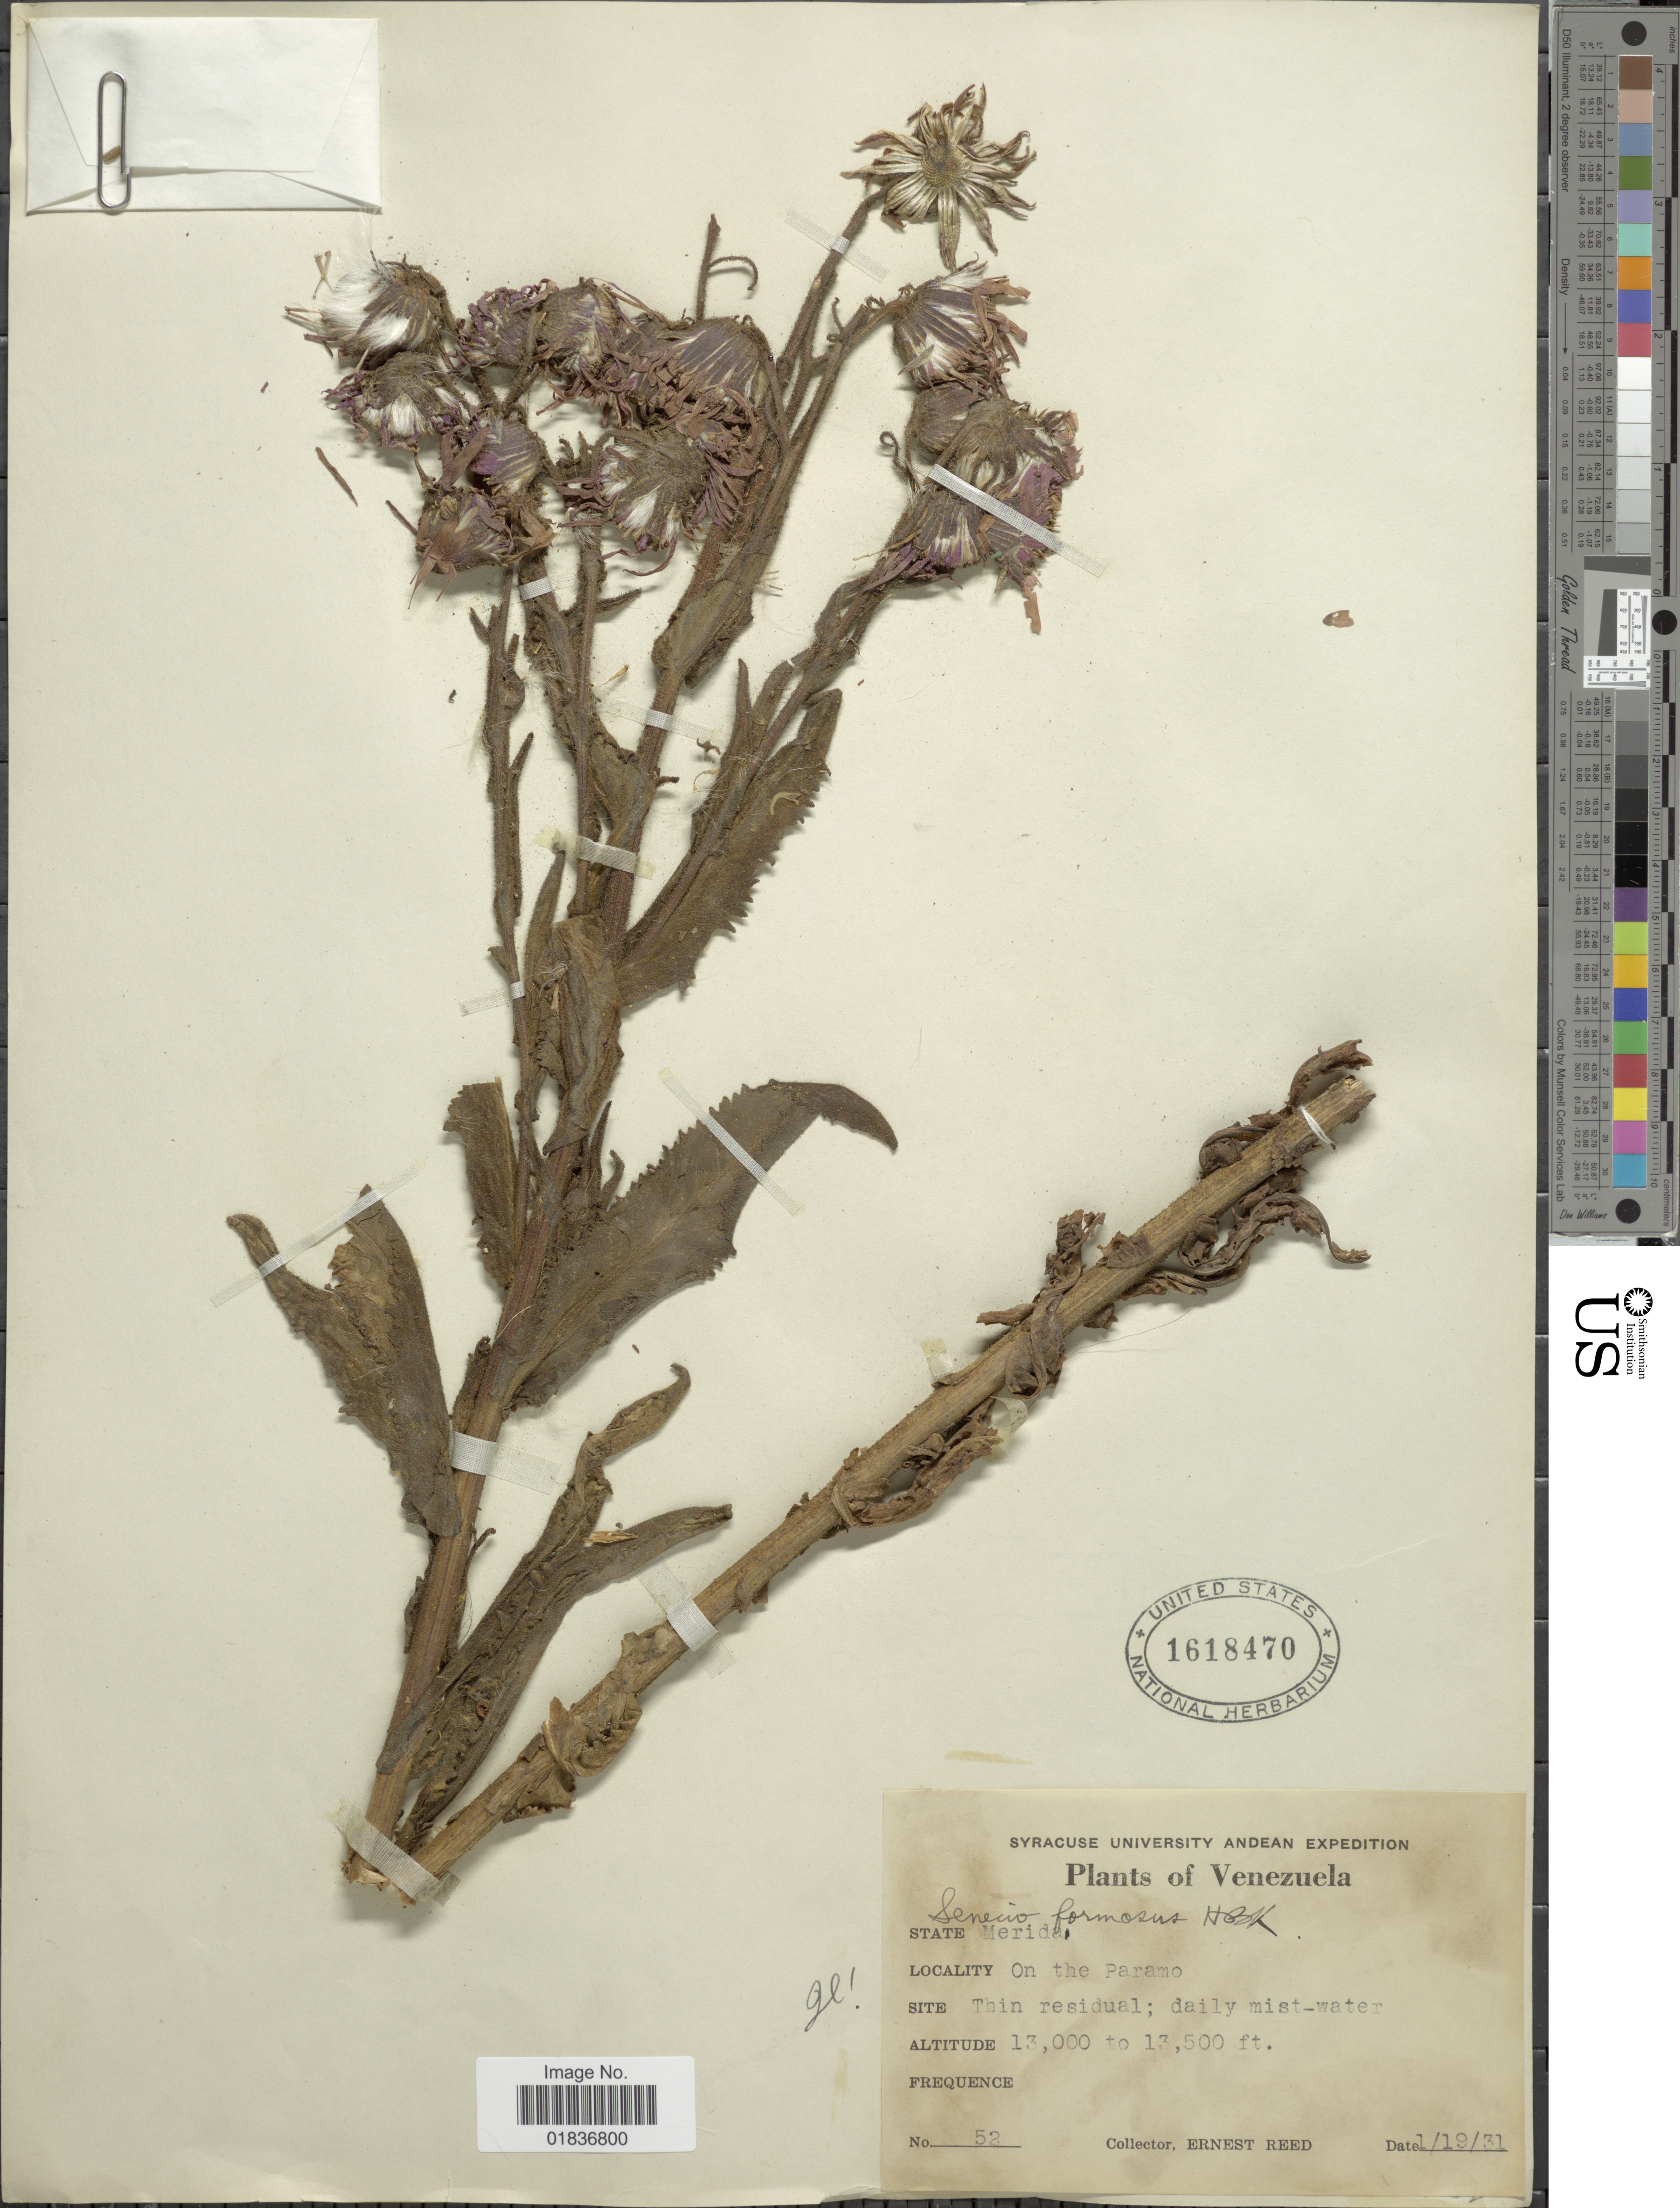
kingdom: Plantae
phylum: Tracheophyta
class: Magnoliopsida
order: Asterales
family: Asteraceae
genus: Senecio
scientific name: Senecio wedglacialis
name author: Cuatrec.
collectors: E. Reed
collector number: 52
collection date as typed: Transcribed d/m/y: 19/1/31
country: Venezuela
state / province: Mérida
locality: State Merida. On the paramo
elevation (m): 3962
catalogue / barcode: US 1618470